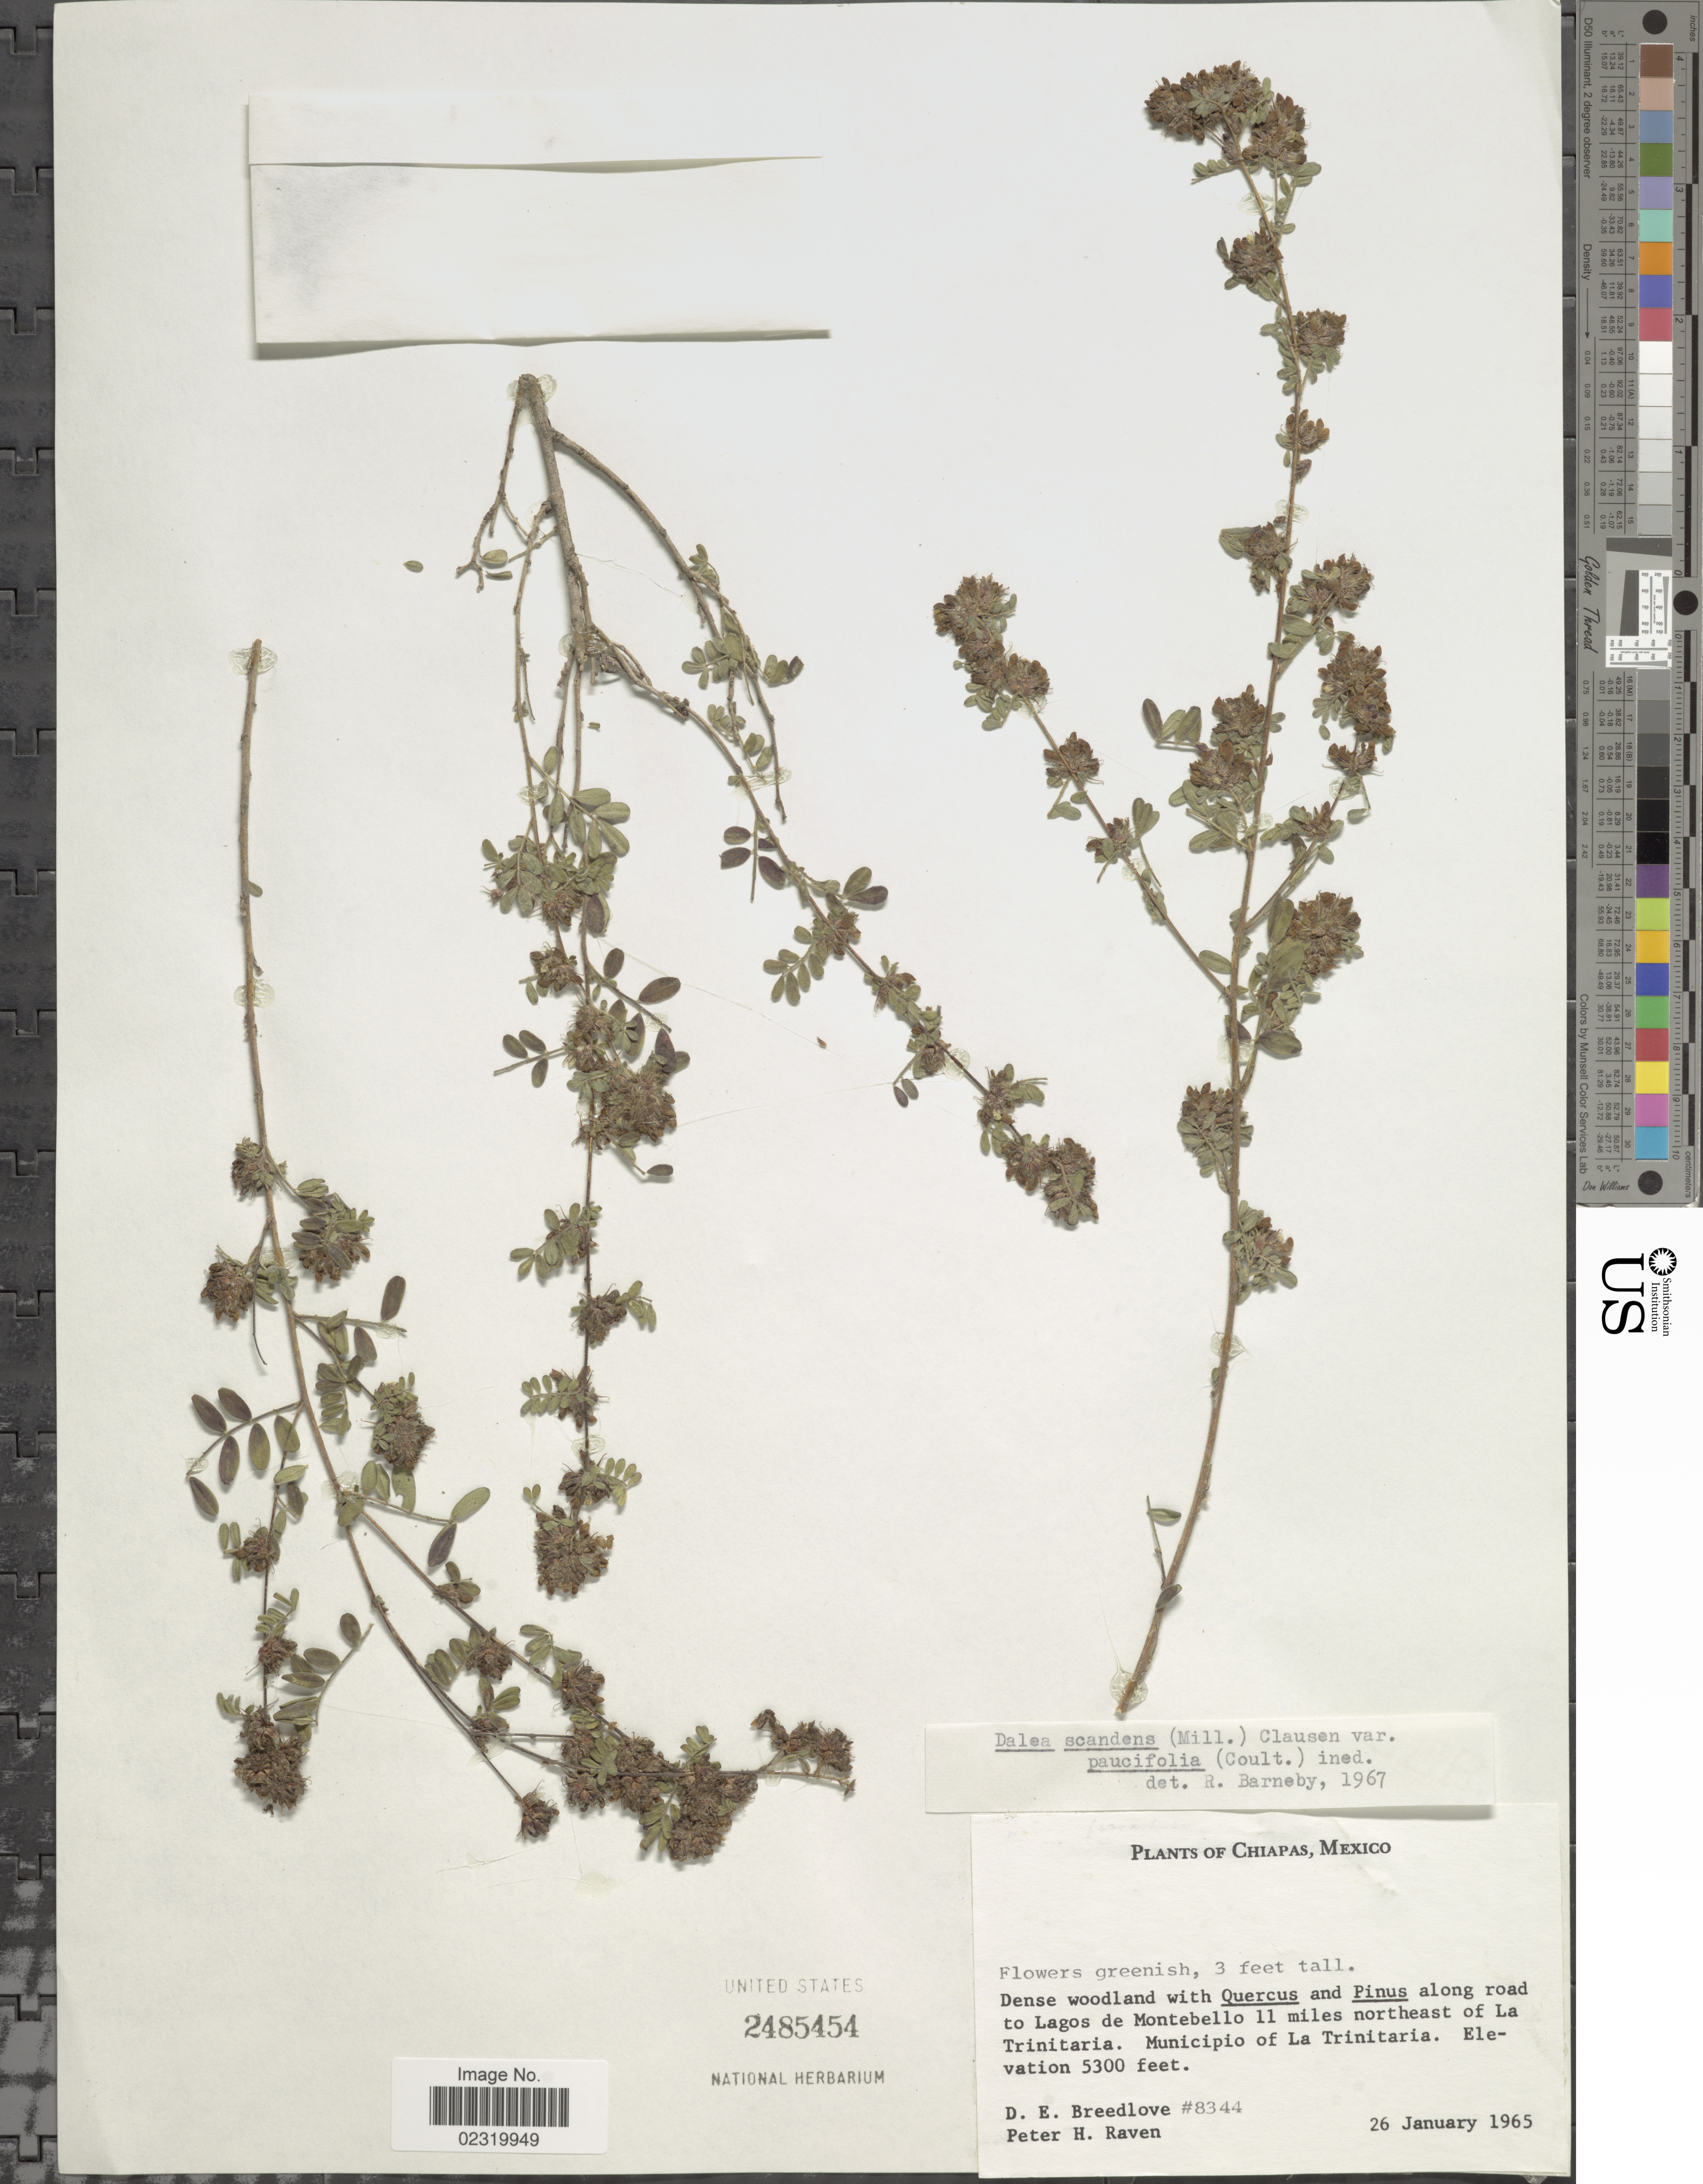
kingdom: Plantae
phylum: Tracheophyta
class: Magnoliopsida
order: Fabales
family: Fabaceae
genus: Dalea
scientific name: Dalea scandens var. paucifolia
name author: (J.M. Coult.) Barneby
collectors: D. E. Breedlove & P. Raven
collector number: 8344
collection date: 1965-01-26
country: Mexico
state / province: Chiapas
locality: Along road to Lagos de Montebello 11 miles northeast of La Trinitaria. Municipio of La Trinitaria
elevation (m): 1615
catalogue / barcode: US 2485454